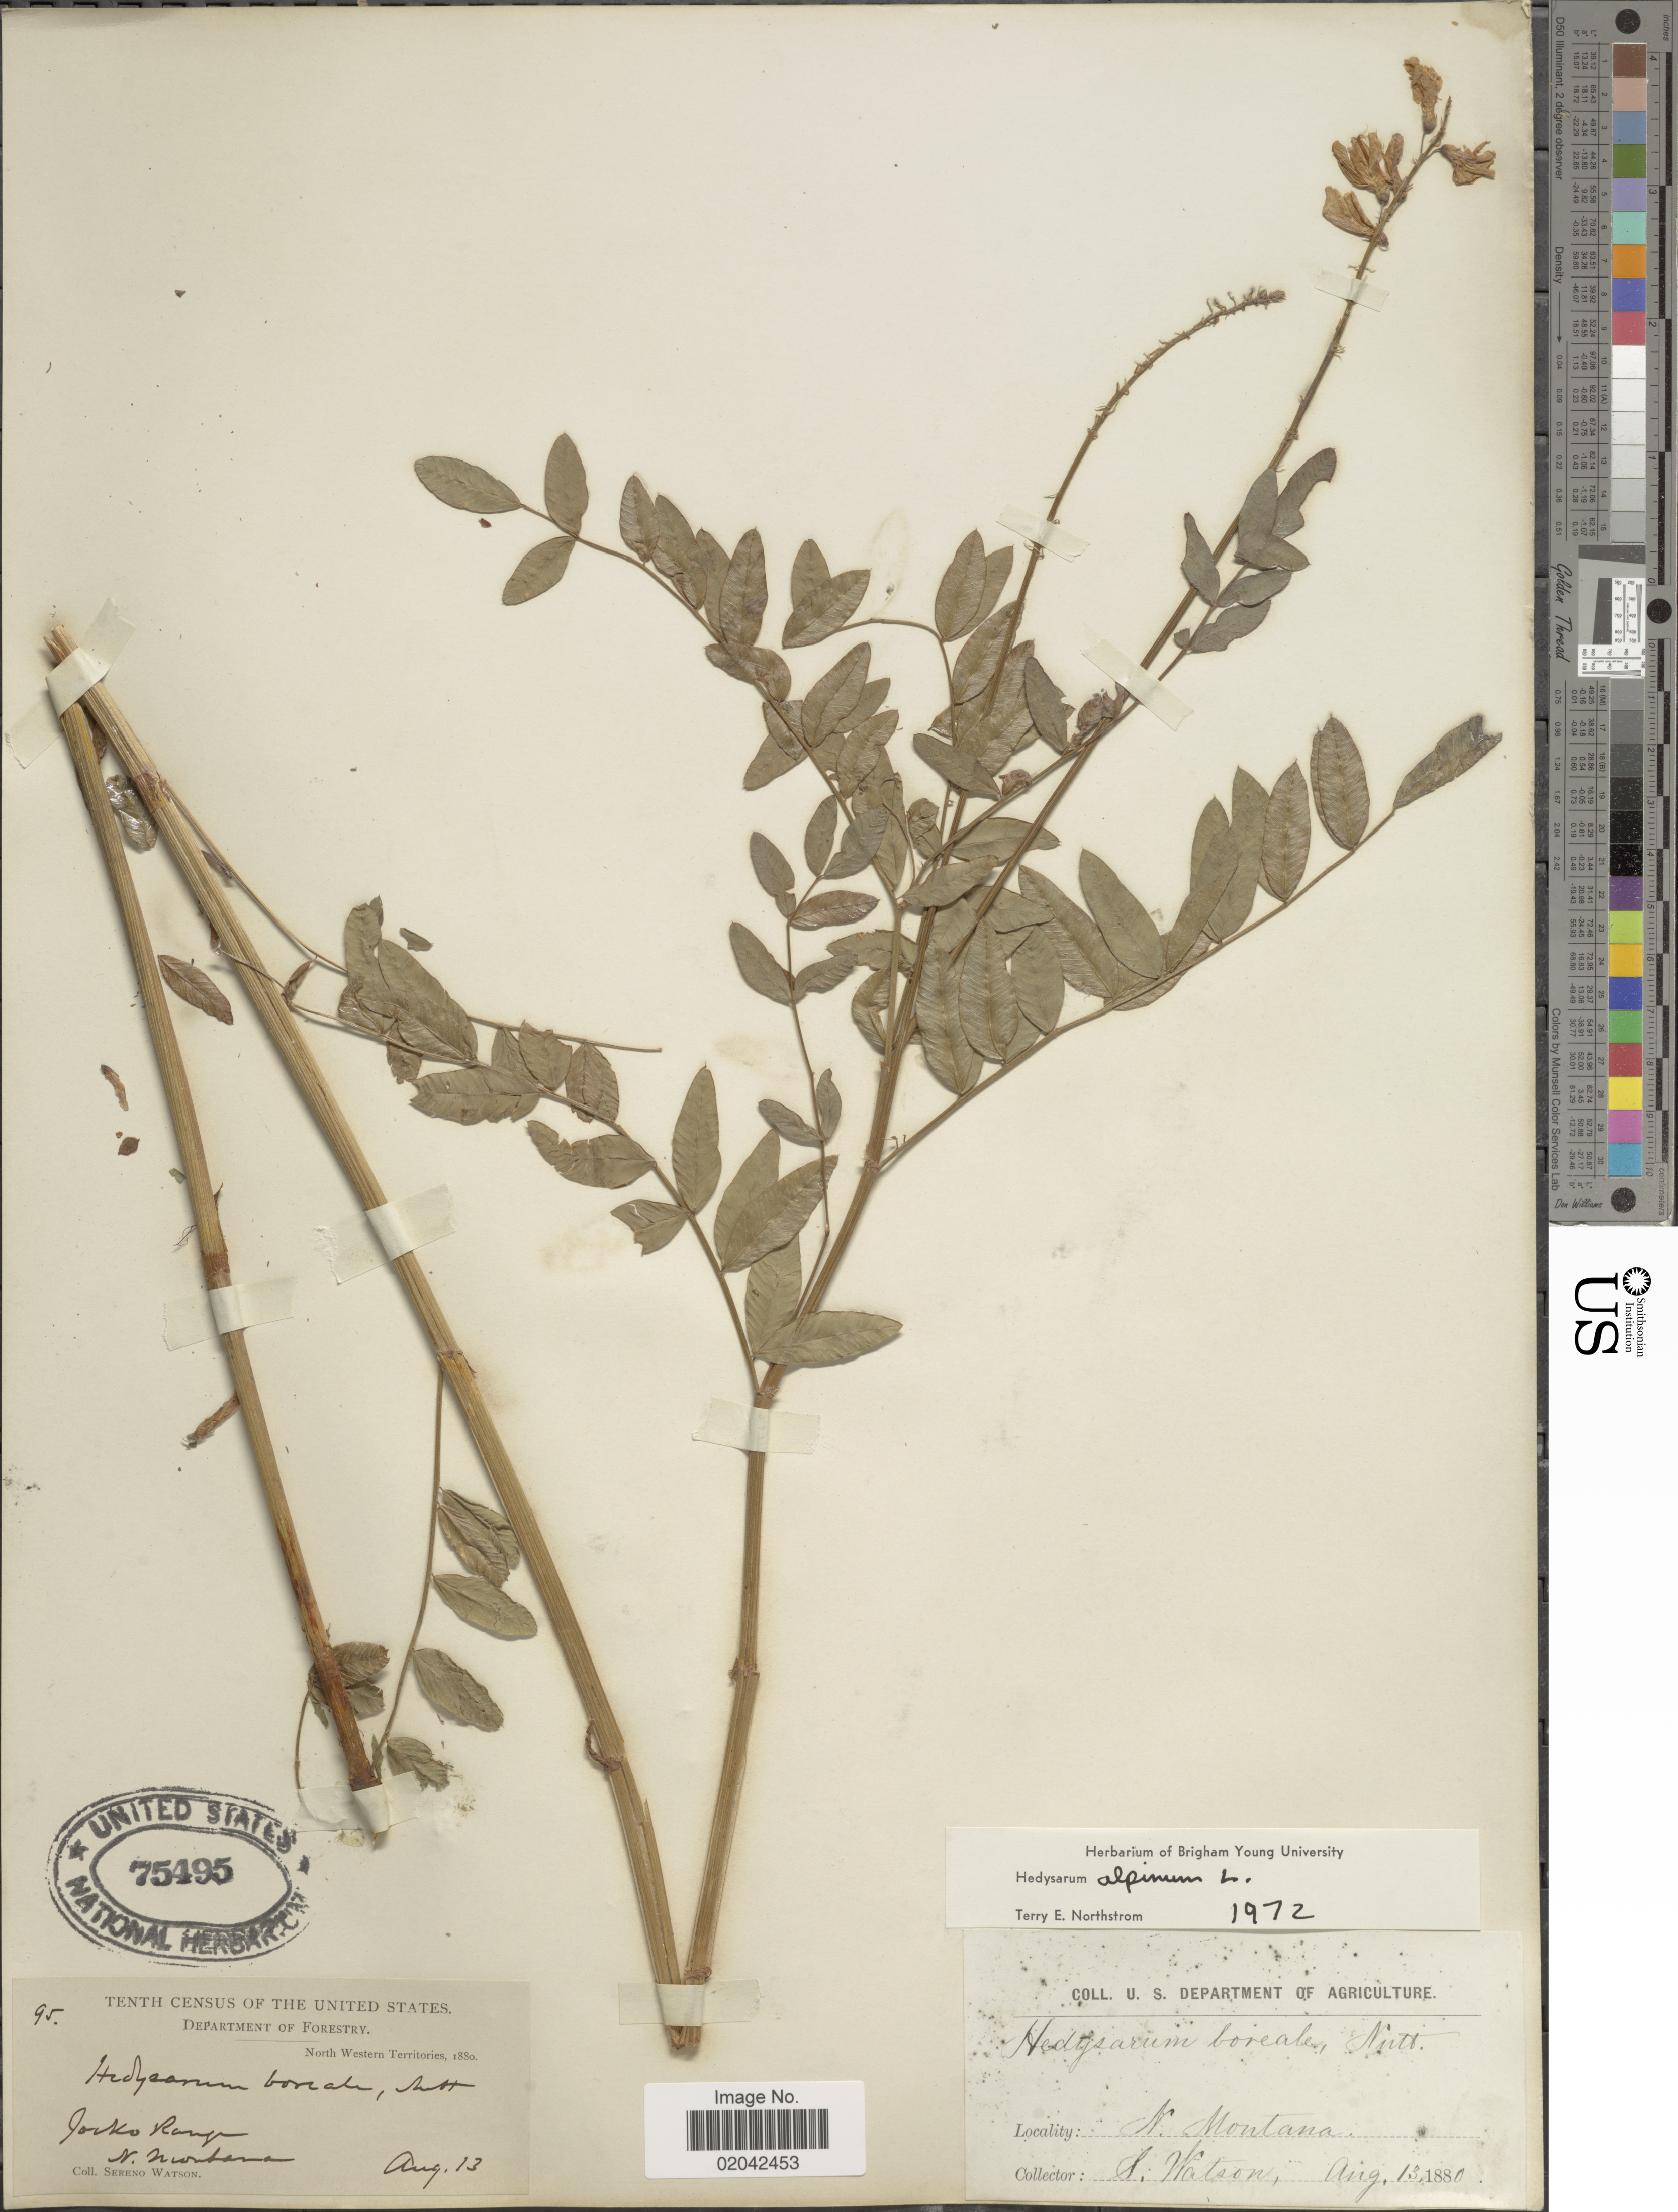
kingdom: Plantae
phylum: Tracheophyta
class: Magnoliopsida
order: Fabales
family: Fabaceae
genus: Hedysarum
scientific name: Hedysarum alpinum var. americanum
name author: Michx. ex Pursh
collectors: S. Watson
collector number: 95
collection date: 1880-08-13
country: United States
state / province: Montana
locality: Jocko Range, N. Montana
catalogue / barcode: US 75495